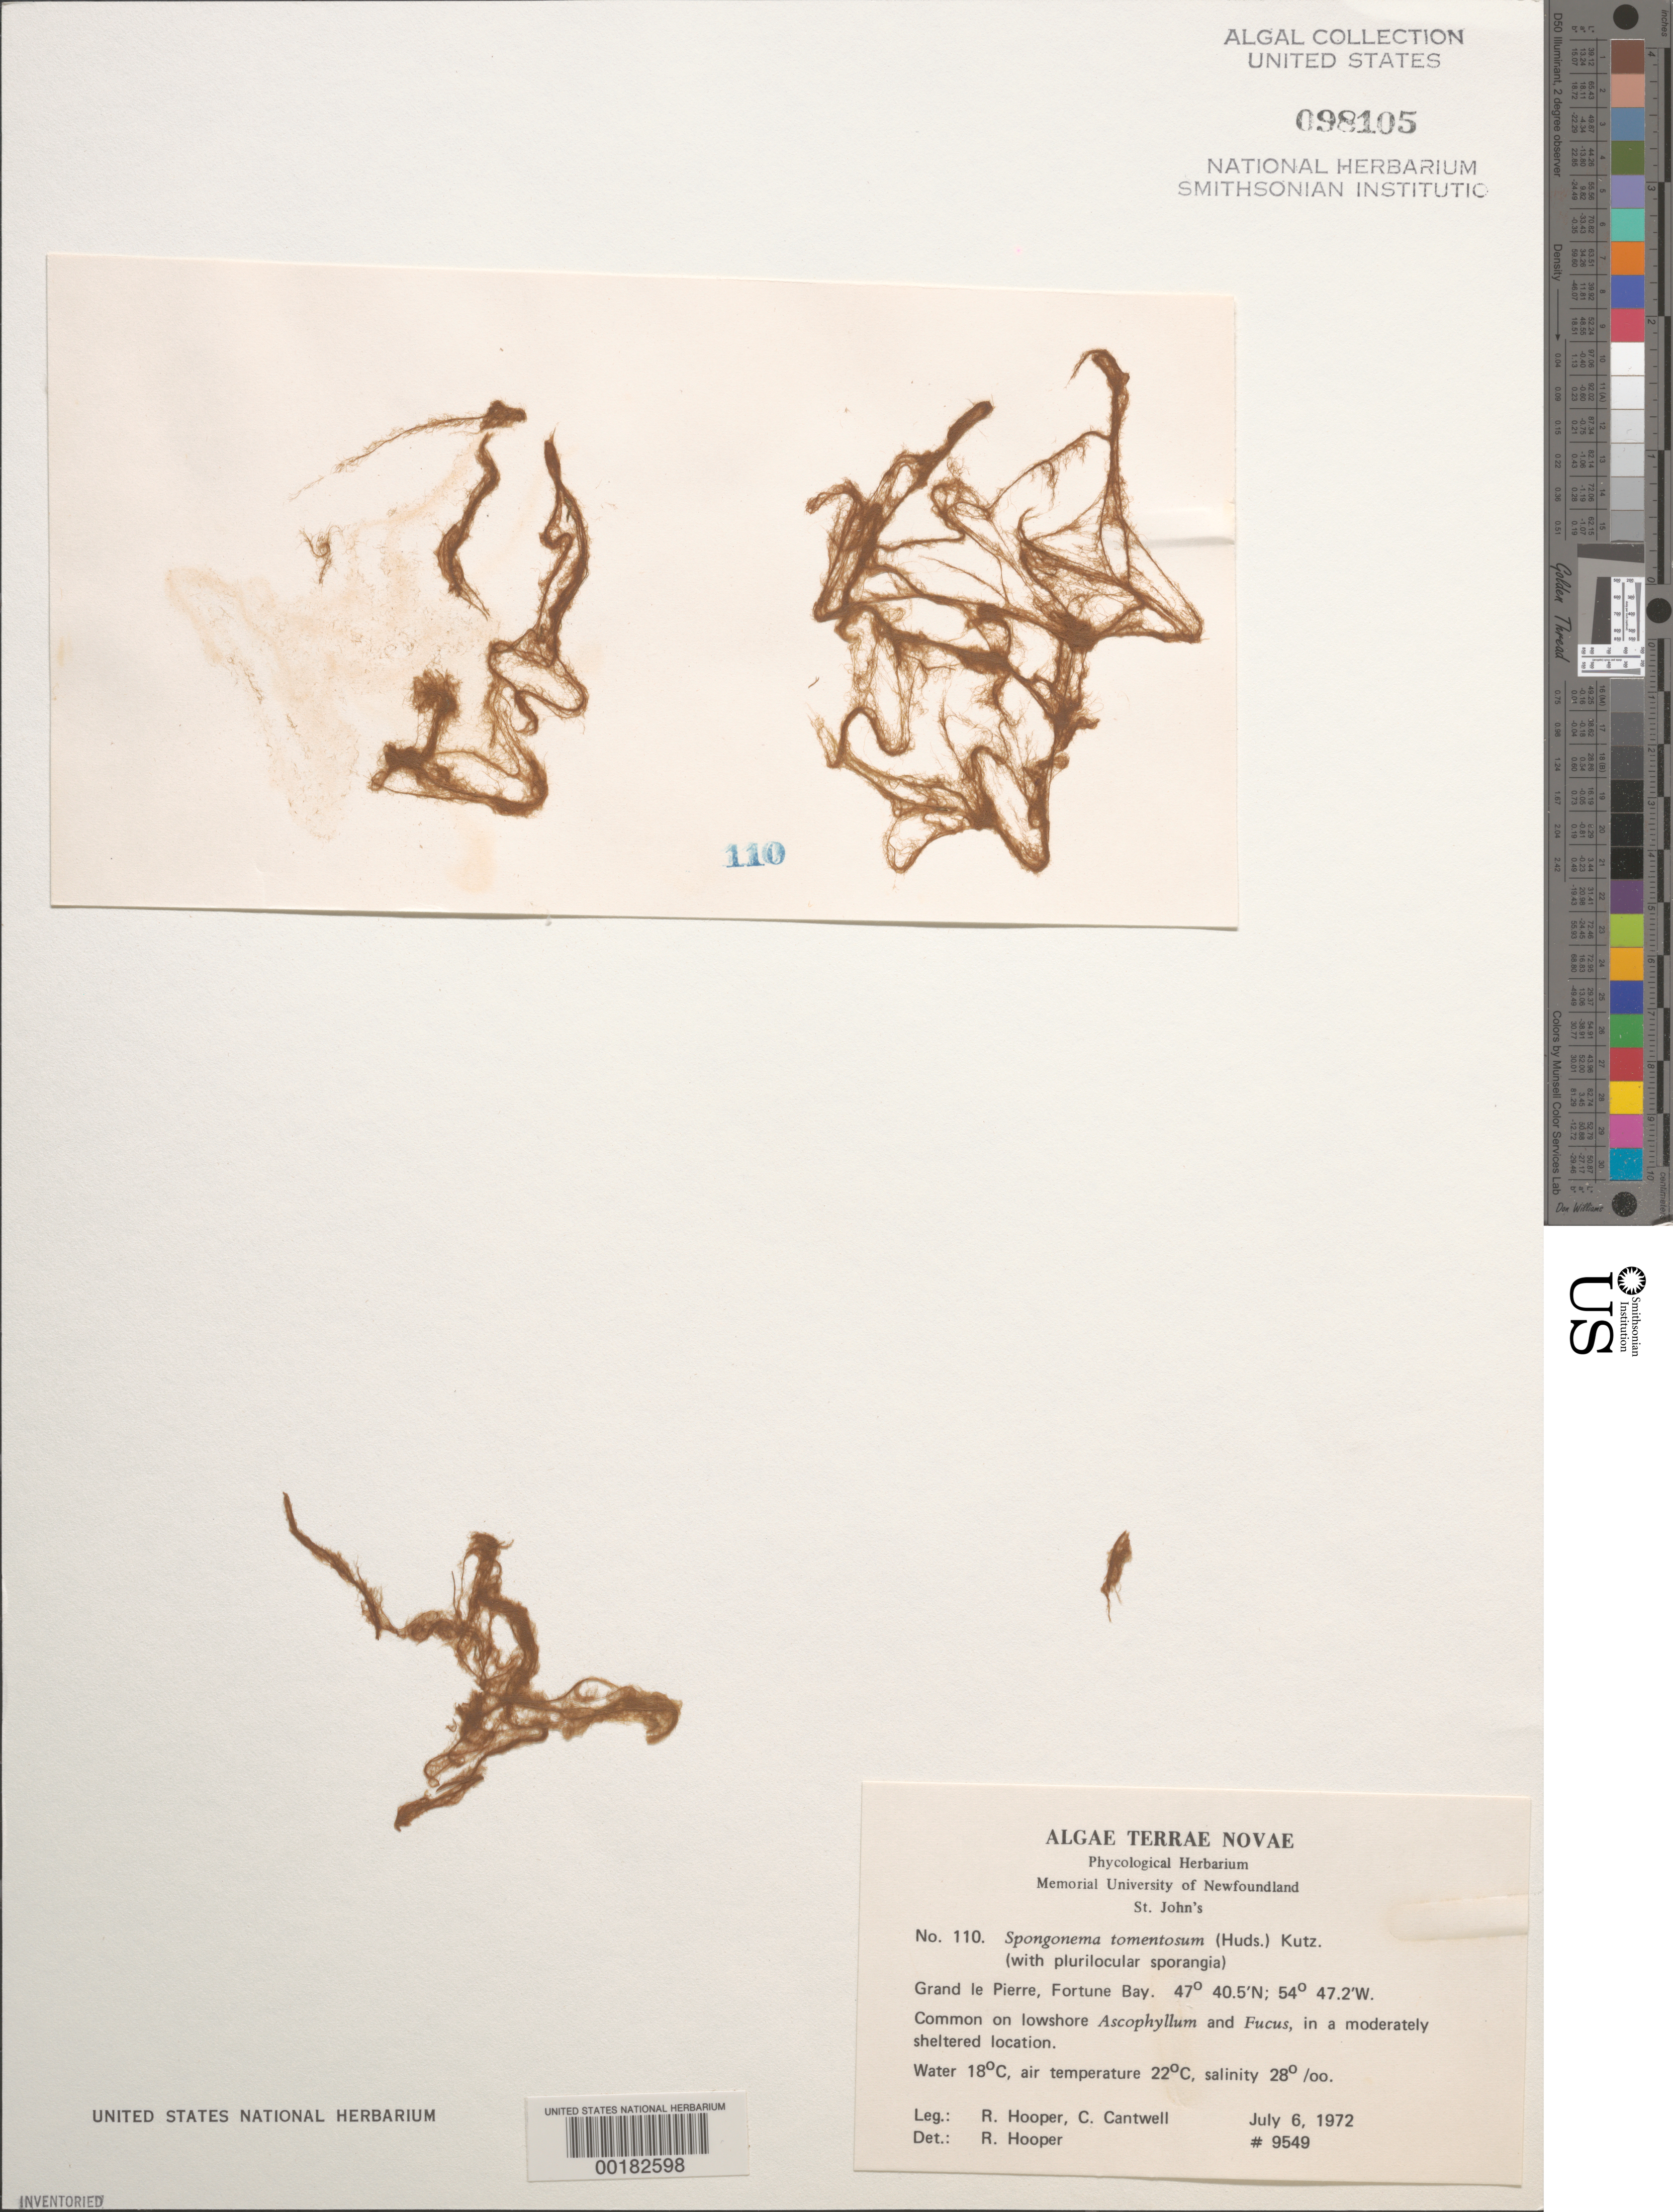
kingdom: Chromista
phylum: Ochrophyta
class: Phaeophyceae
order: Ectocarpales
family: Ectocarpaceae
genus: Spongonema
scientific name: Spongonema tomentosum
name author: (Huds.) Kütz.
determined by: Hooper, R. G.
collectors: R. G. Hooper & C. Cantwell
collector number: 9549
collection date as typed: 06 Jul 1972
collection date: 1972-07-06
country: Canada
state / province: Newfoundland and Labrador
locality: Grand le Pierre, Fortune Bay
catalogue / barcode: US 98105